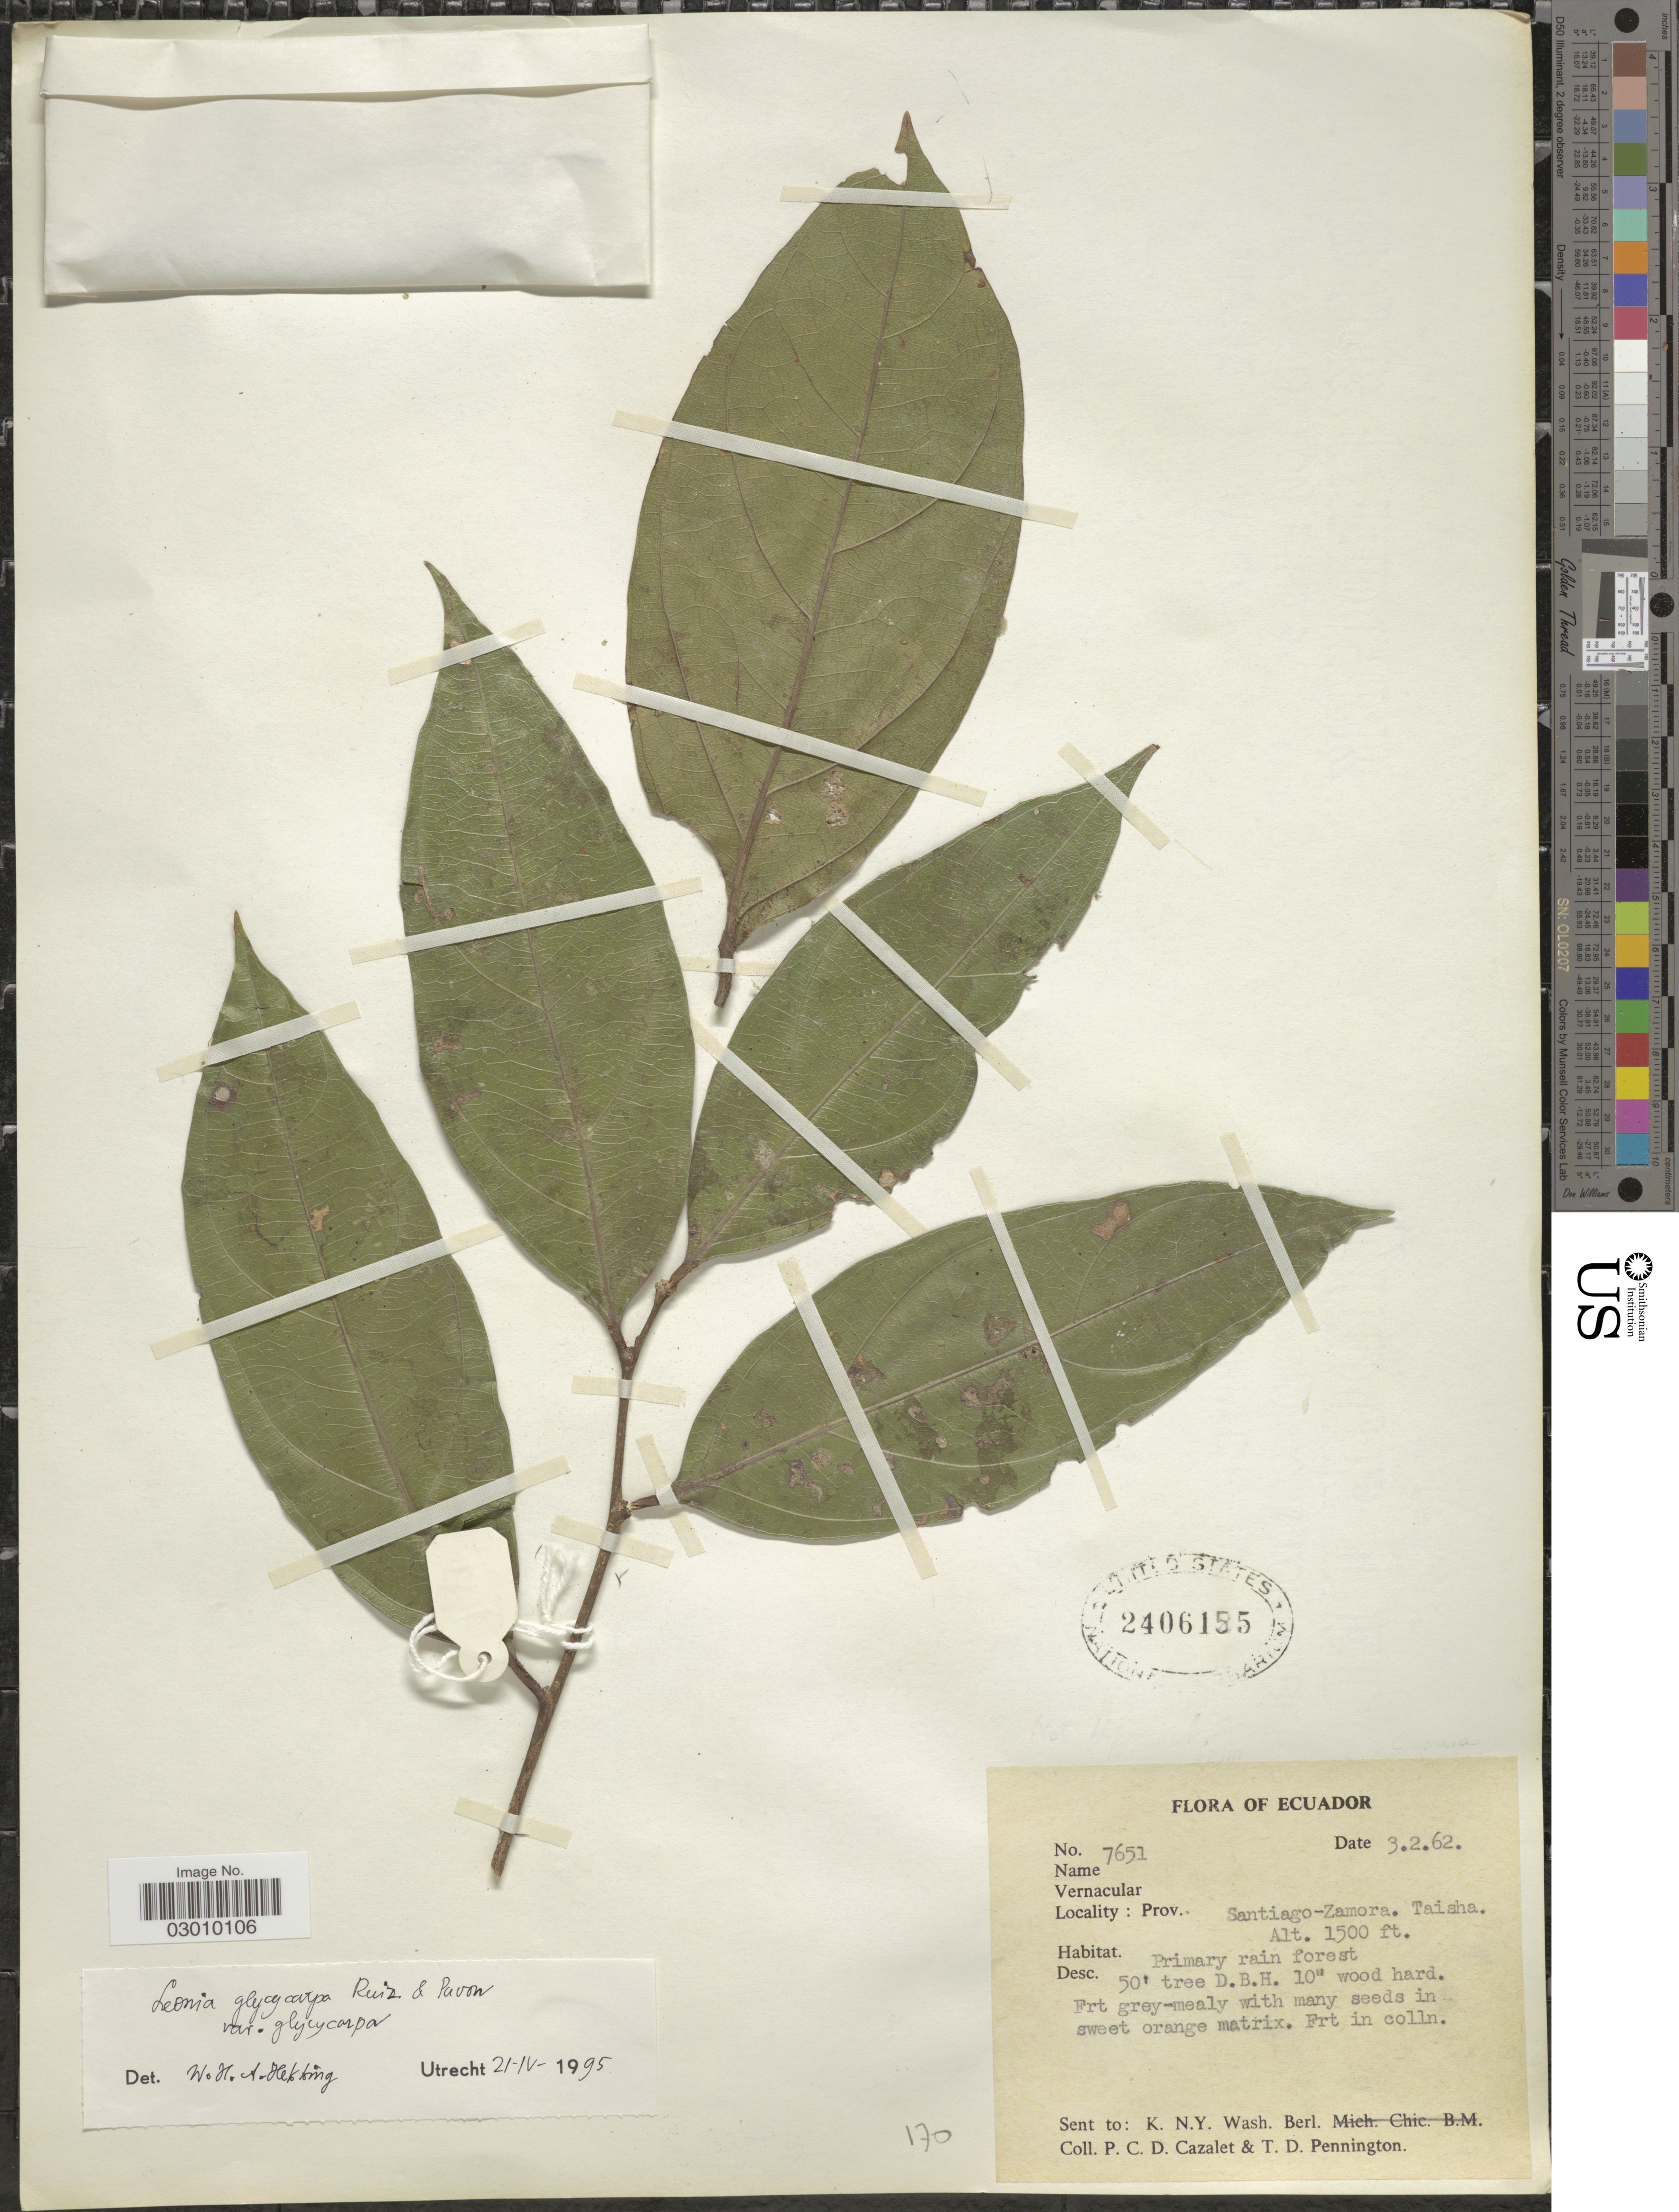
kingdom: Plantae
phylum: Tracheophyta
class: Magnoliopsida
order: Malpighiales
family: Violaceae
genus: Leonia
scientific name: Leonia glycycarpa var. glycycarpa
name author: Ruiz & Pav.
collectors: P. C. D. Cazalet & T. D. Pennington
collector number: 7651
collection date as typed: Transcribed d/m/y: 3/2/62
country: Ecuador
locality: Prov. Santiago-Zamora, Taisha.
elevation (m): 457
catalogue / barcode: US 2406155